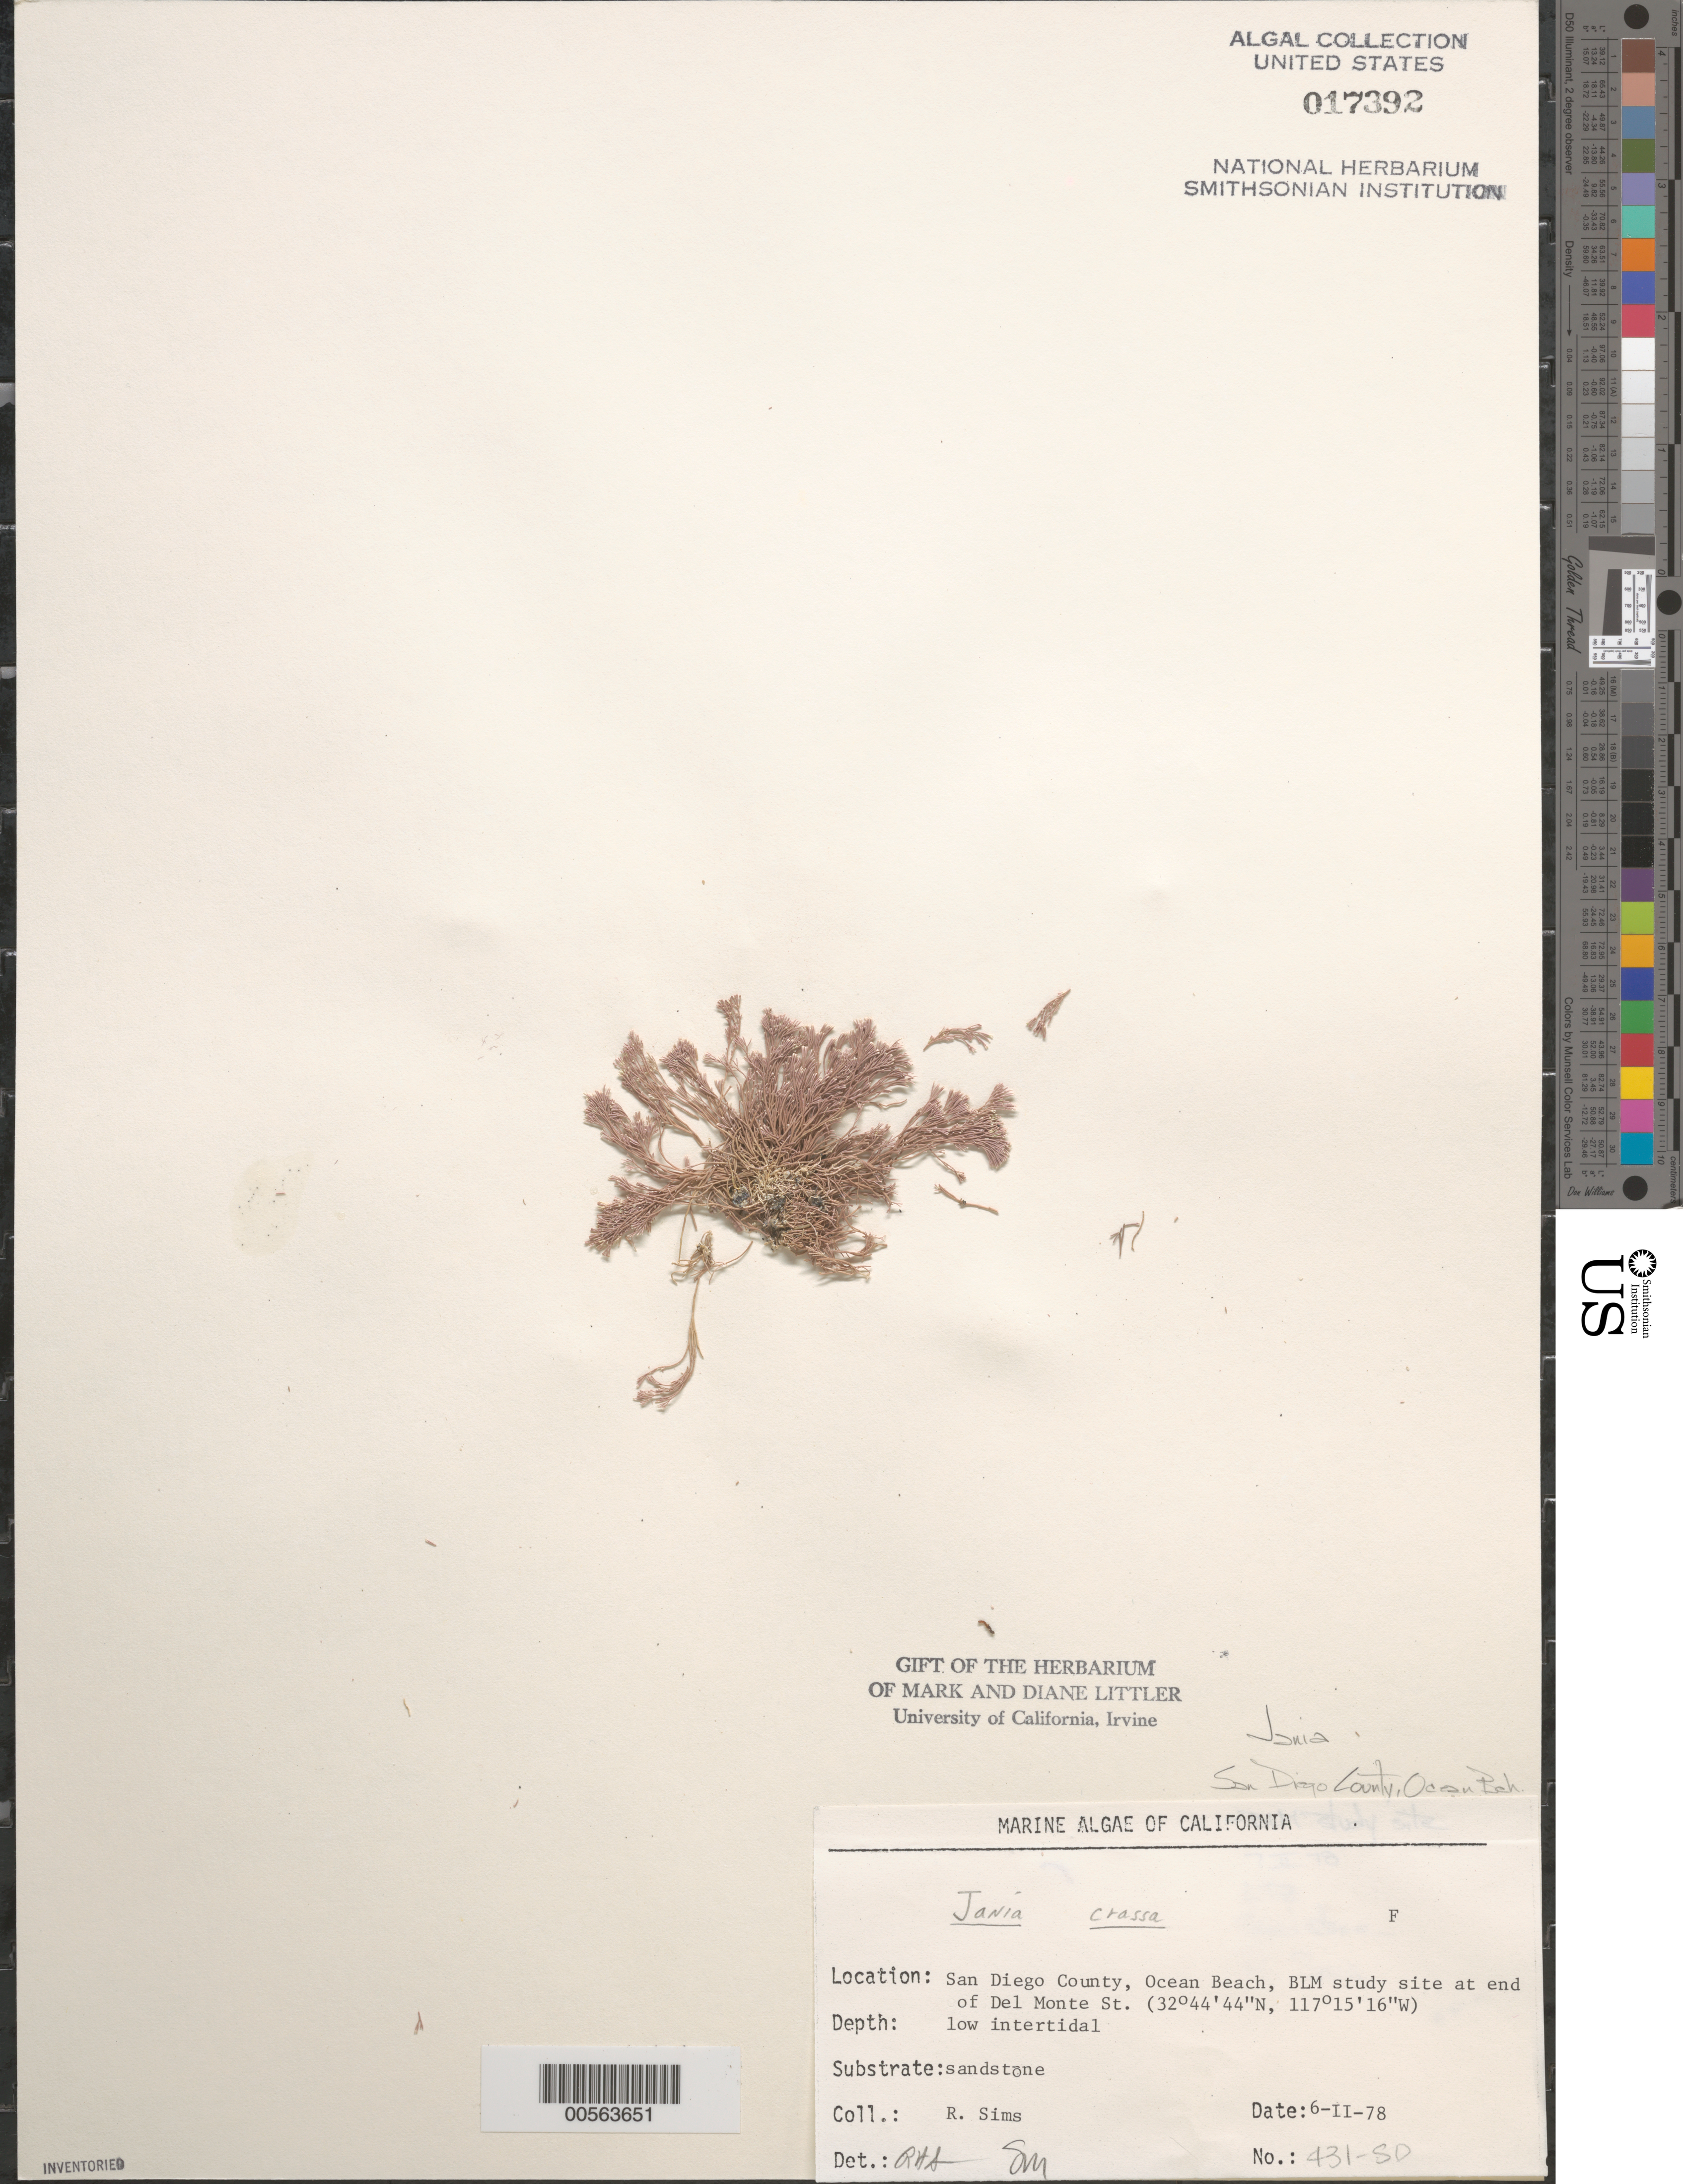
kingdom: Plantae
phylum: Rhodophyta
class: Florideophyceae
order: Corallinales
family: Corallinaceae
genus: Jania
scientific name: Jania crassa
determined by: Sims, Robert H.; Murray, S. N.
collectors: R. H. Sims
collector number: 431-sd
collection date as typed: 06 Feb 1978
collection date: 1978-02-06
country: United States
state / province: California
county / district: San Diego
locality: Ocean Beach, end of Del Monte Street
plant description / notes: BLM-SOCALBIGHT Rocky Intertidal Survey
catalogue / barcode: US 17392